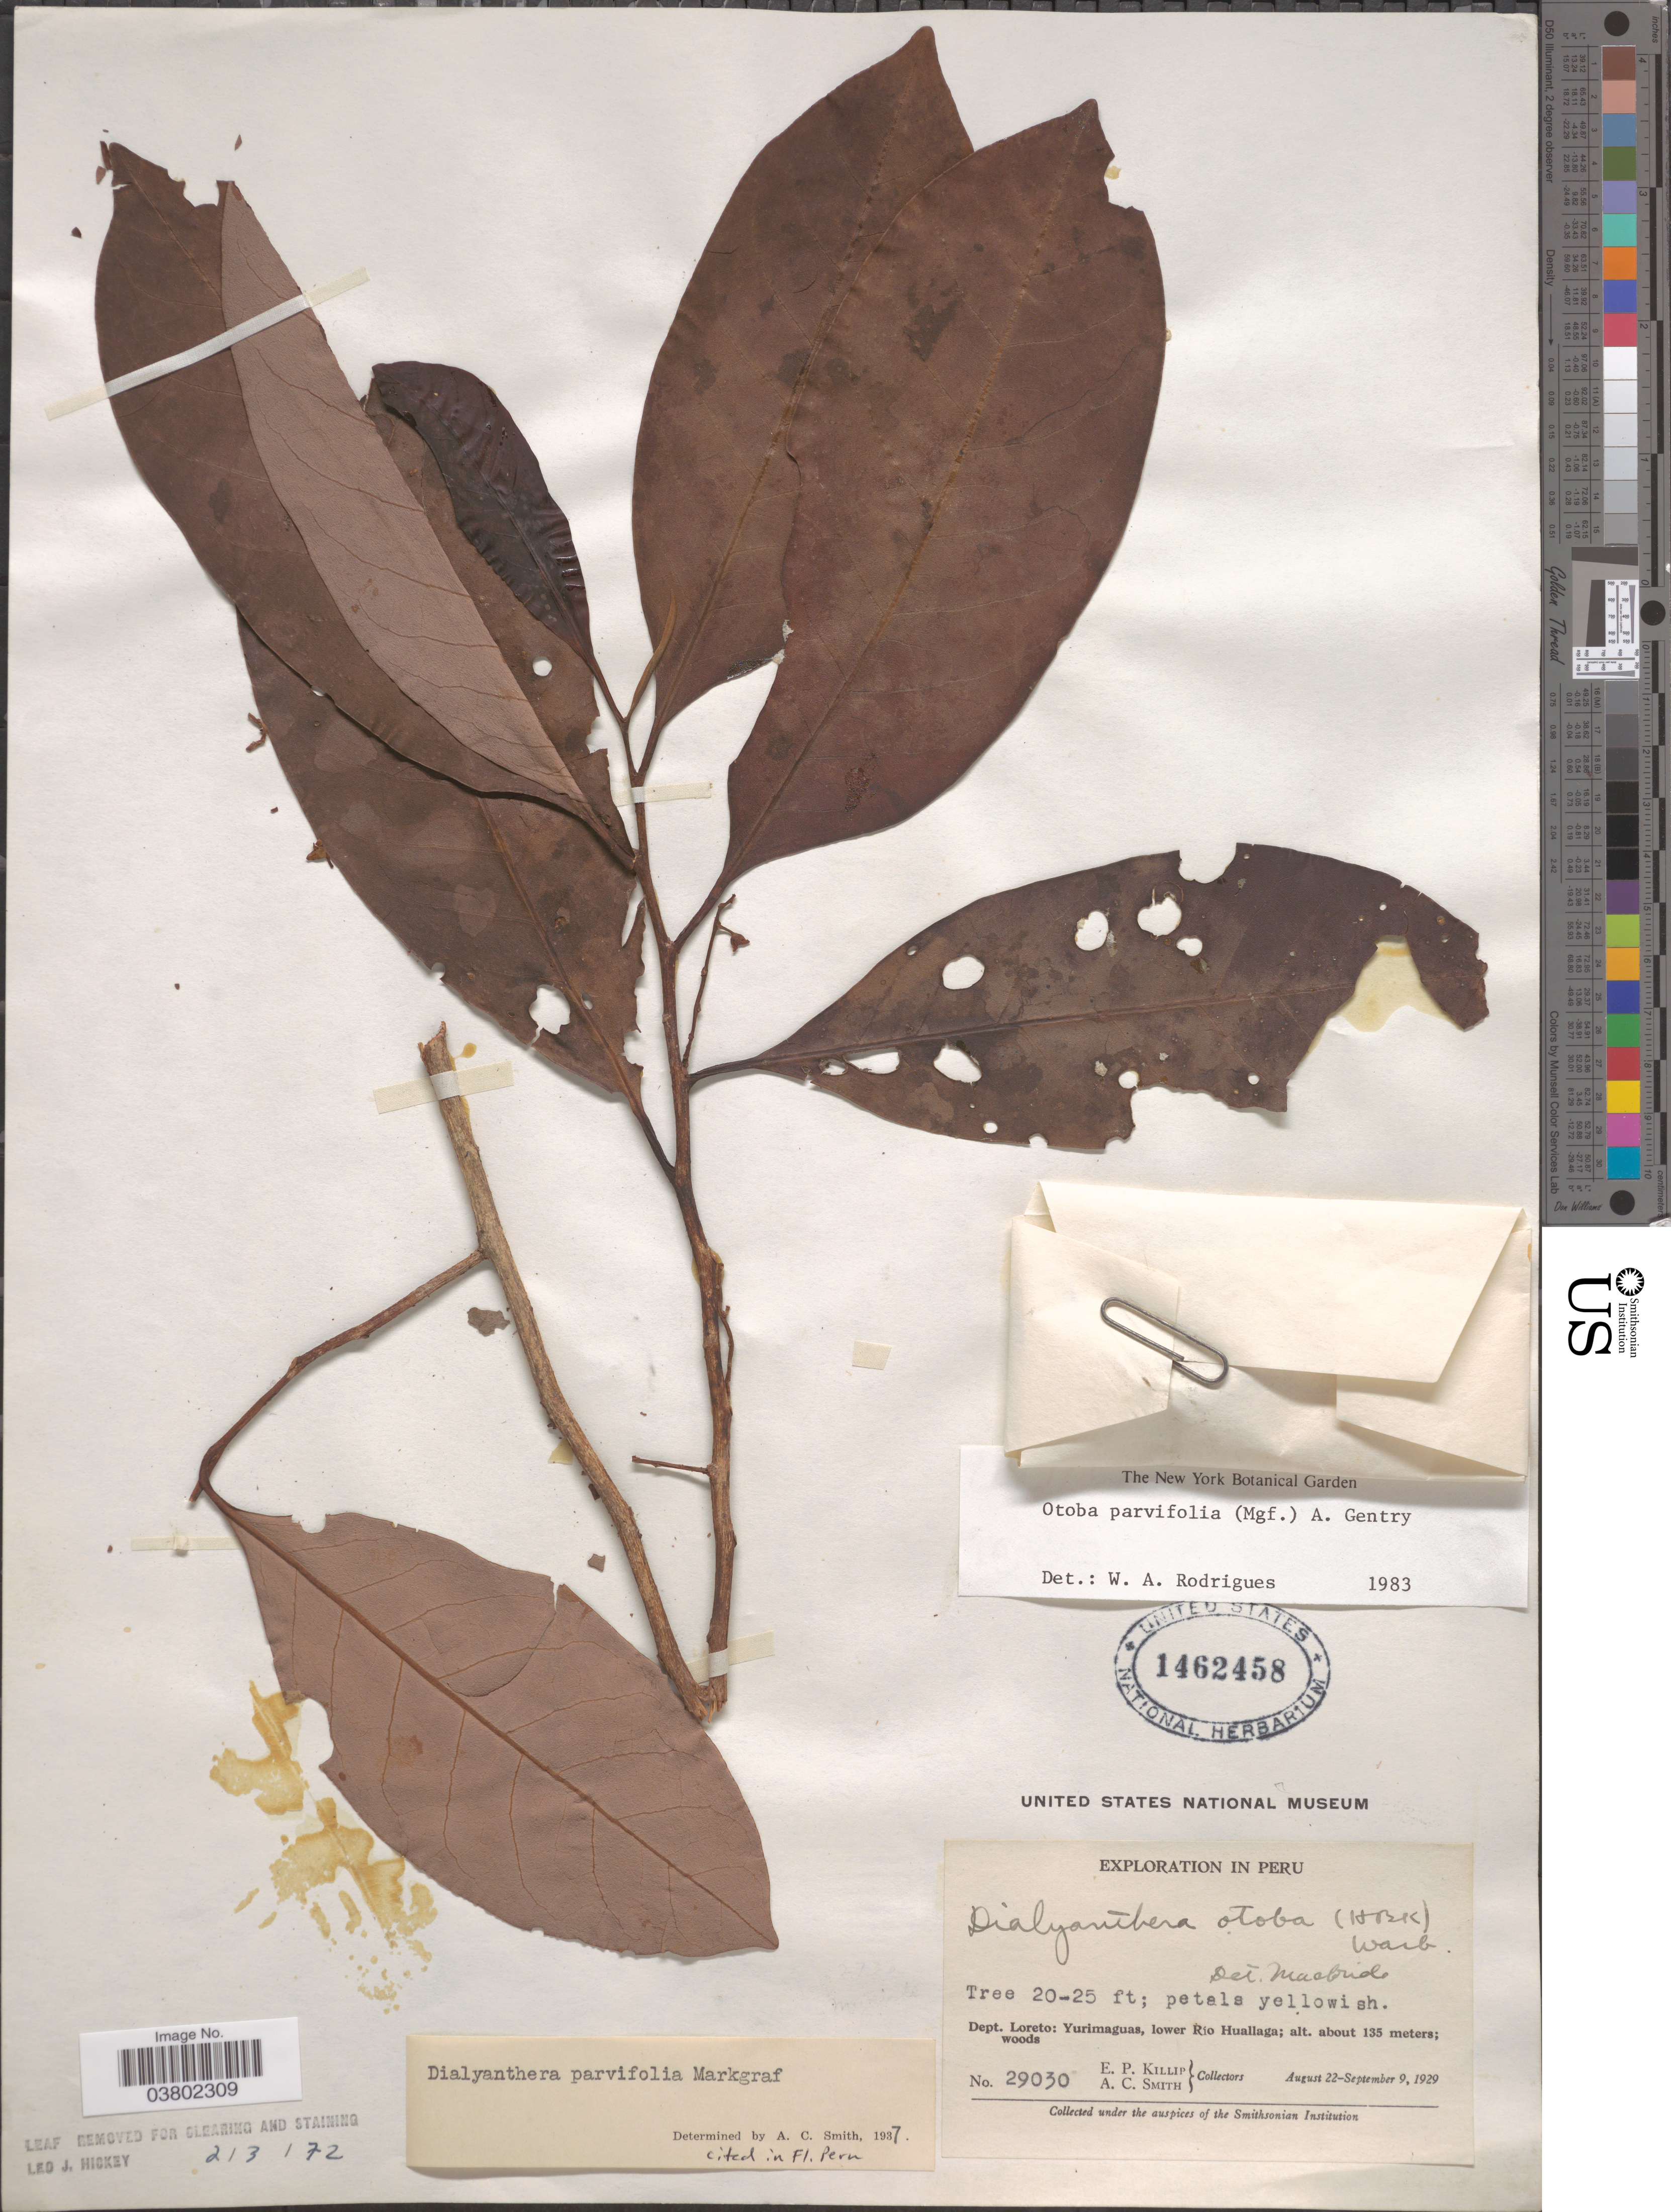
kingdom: Plantae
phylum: Tracheophyta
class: Magnoliopsida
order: Magnoliales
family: Myristicaceae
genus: Otoba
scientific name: Otoba parvifolia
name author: (Markgr.) A.H. Gentry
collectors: E. P. Killip & A. C. Smith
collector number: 29030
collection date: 1929-08-22/1929-09-09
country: Peru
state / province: Loreto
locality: Dept. Loreto: Yurimaguas, lower Rio Huallaga.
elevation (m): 135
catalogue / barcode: US 1462458